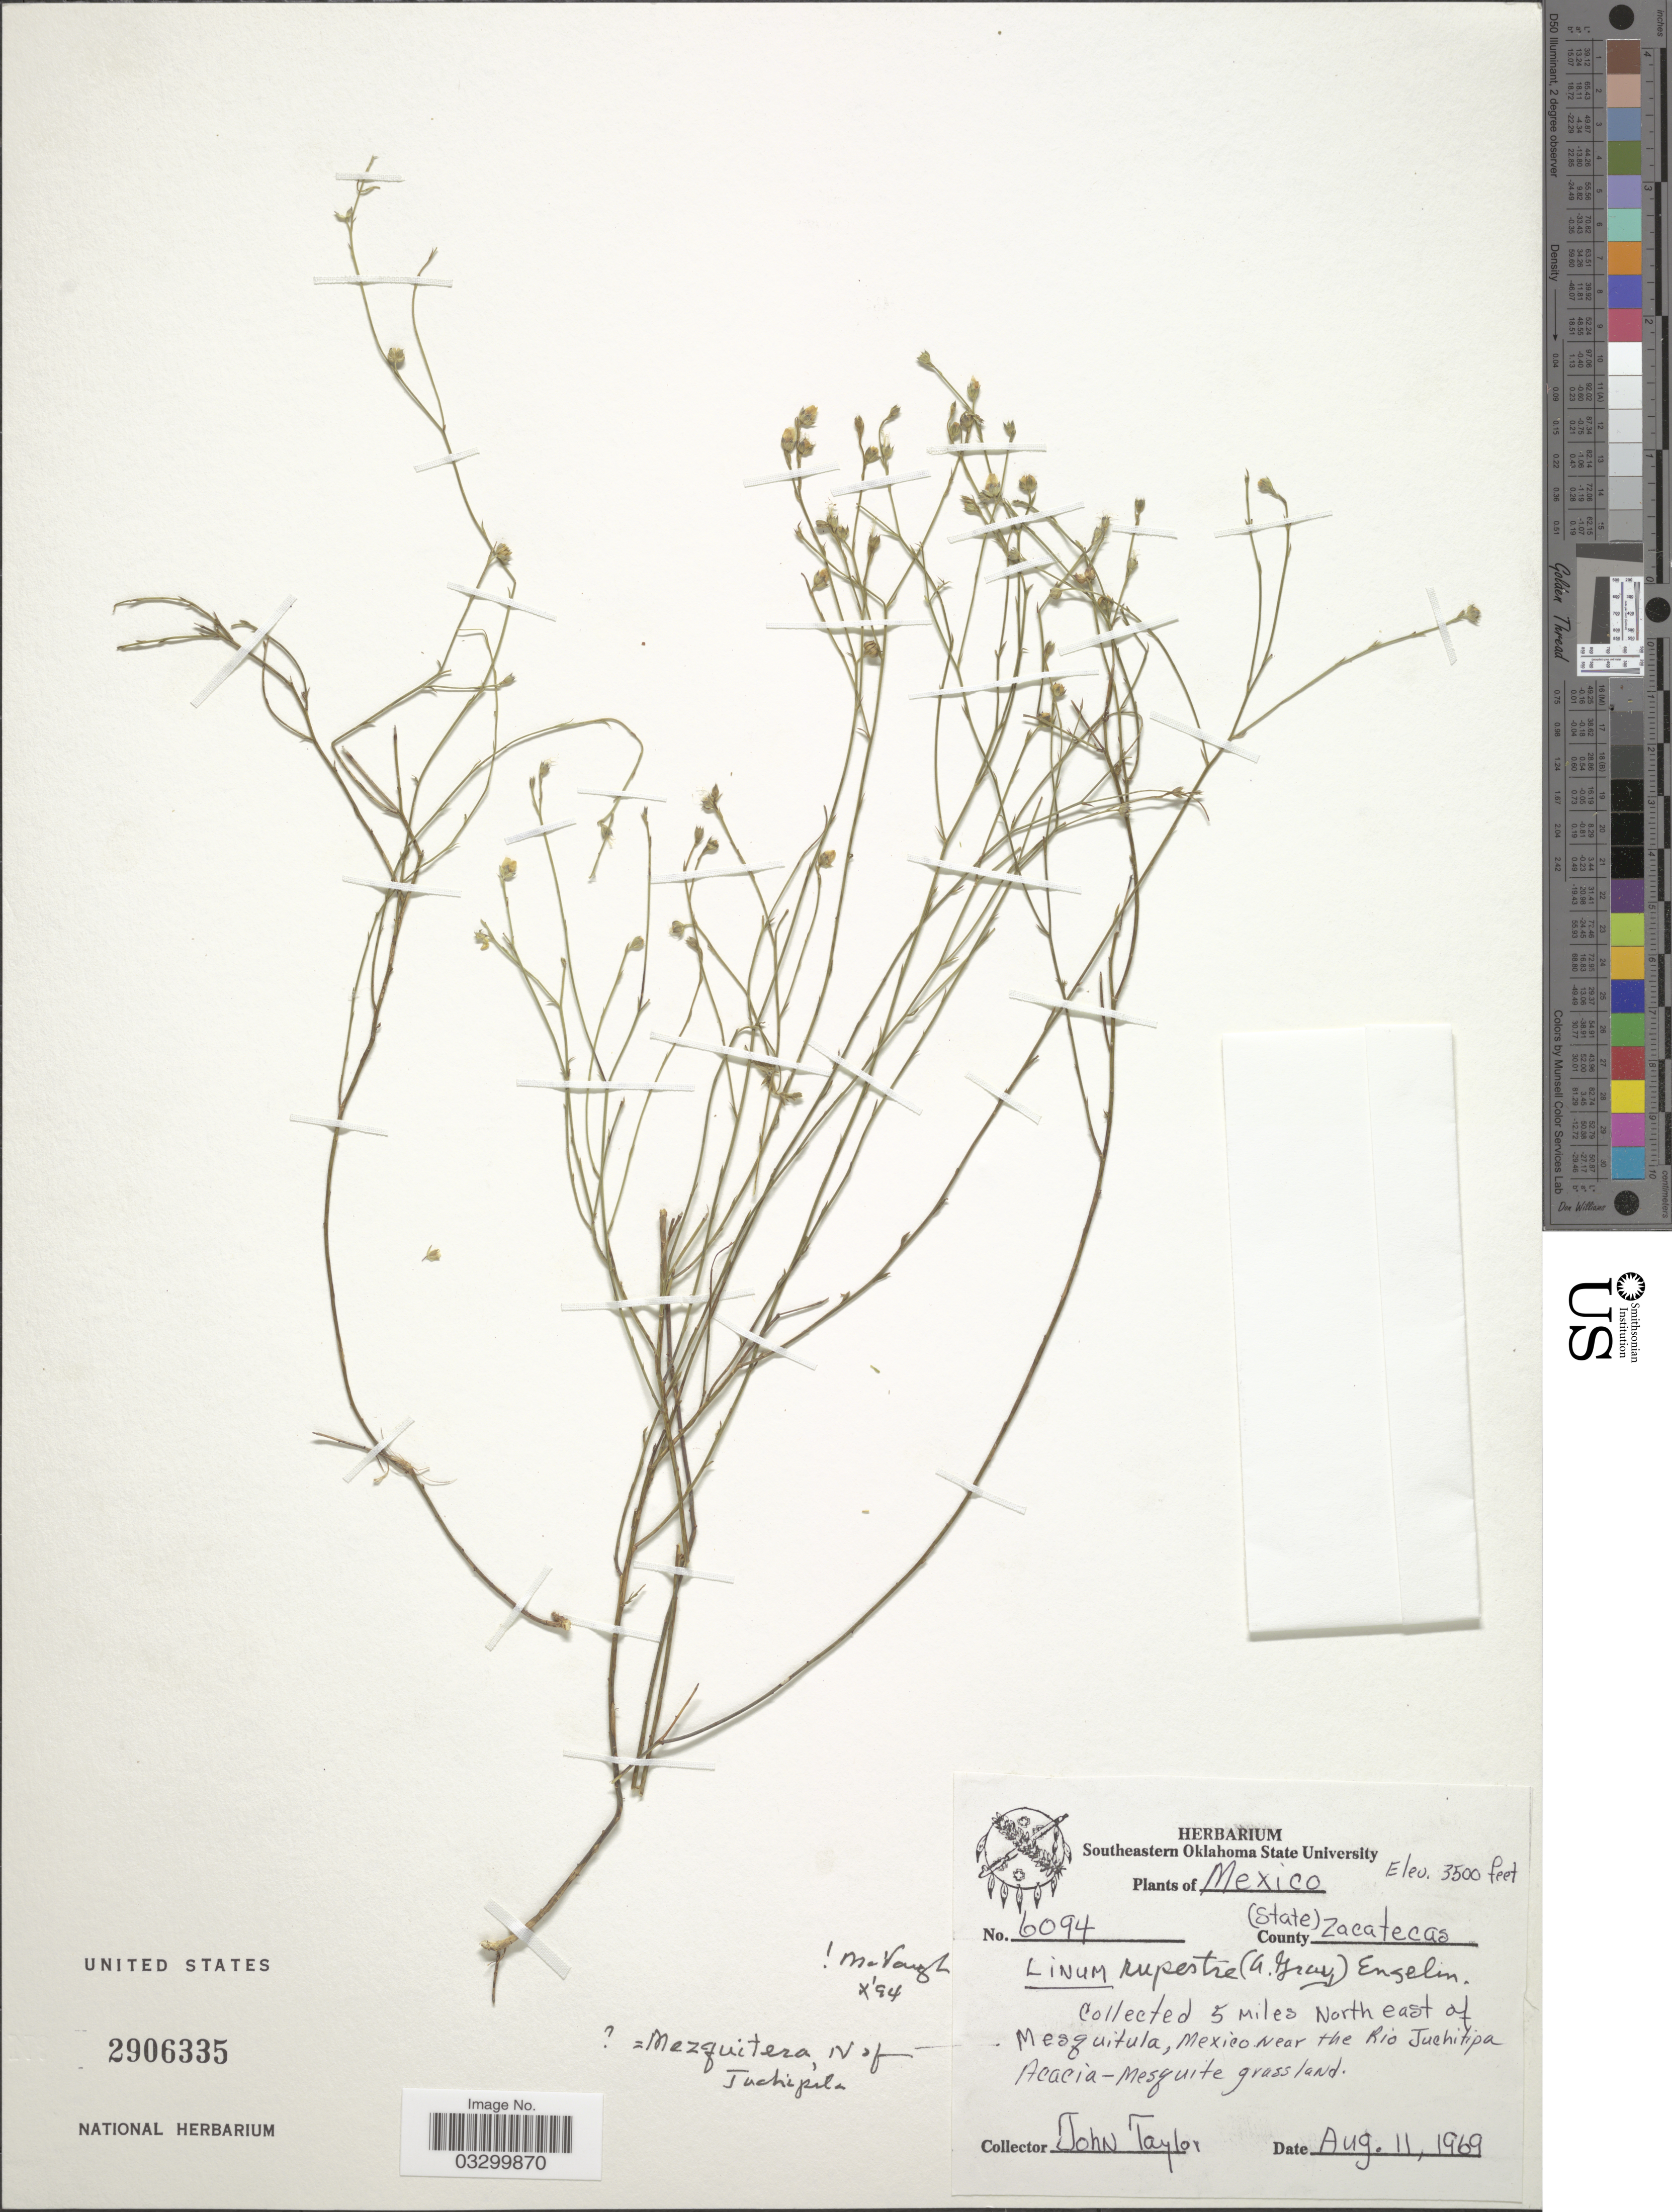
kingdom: Plantae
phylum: Tracheophyta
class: Magnoliopsida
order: Malpighiales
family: Linaceae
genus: Linum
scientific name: Linum rupestre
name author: Engelm.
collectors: J. Taylor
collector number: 6094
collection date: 1969-08-11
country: Mexico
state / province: Zacatecas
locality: Collected 5 miles North east of Mesquitula, Mexico near the Rio Tuehitipa Acacia-Mesquite grassland.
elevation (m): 1067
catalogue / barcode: US 2906335